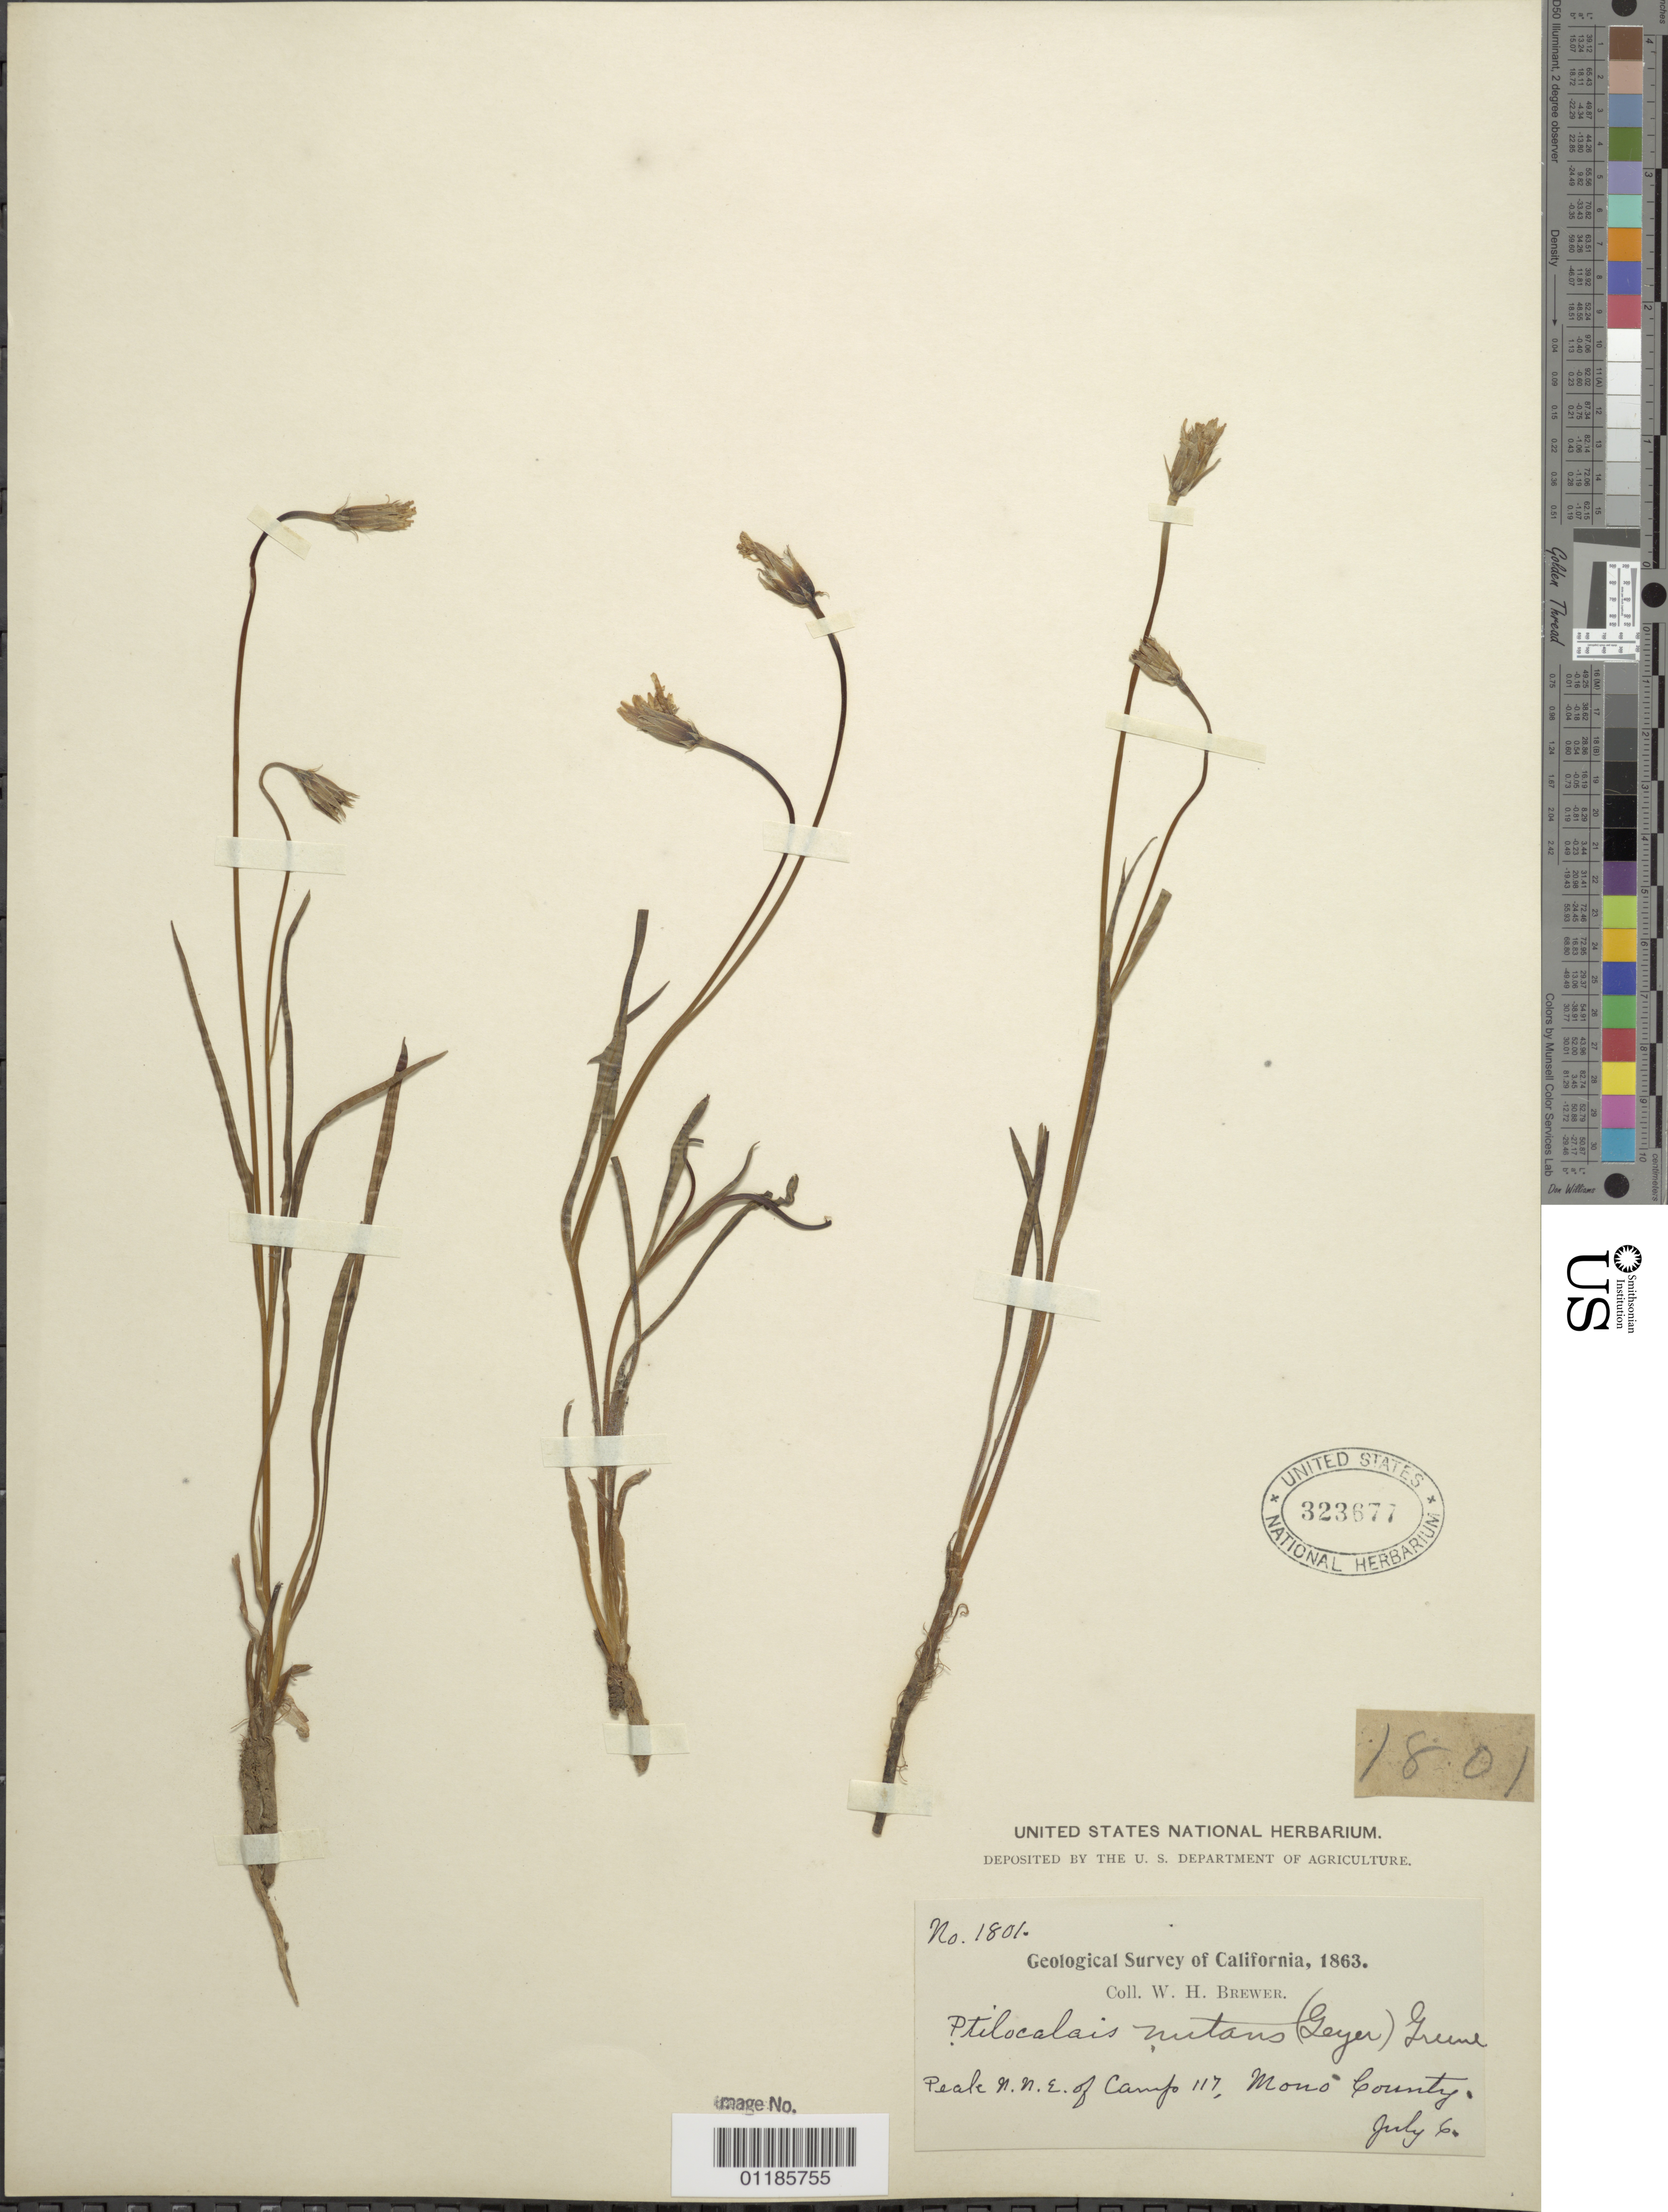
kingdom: Plantae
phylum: Tracheophyta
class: Magnoliopsida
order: Asterales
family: Asteraceae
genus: Microseris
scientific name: Microseris nutans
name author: (Hook.) Sch. Bip.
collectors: W. H. Brewer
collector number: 1801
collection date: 1863-07-06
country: United States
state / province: California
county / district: Mono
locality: Peak northeast of Camp 117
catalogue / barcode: US 323677